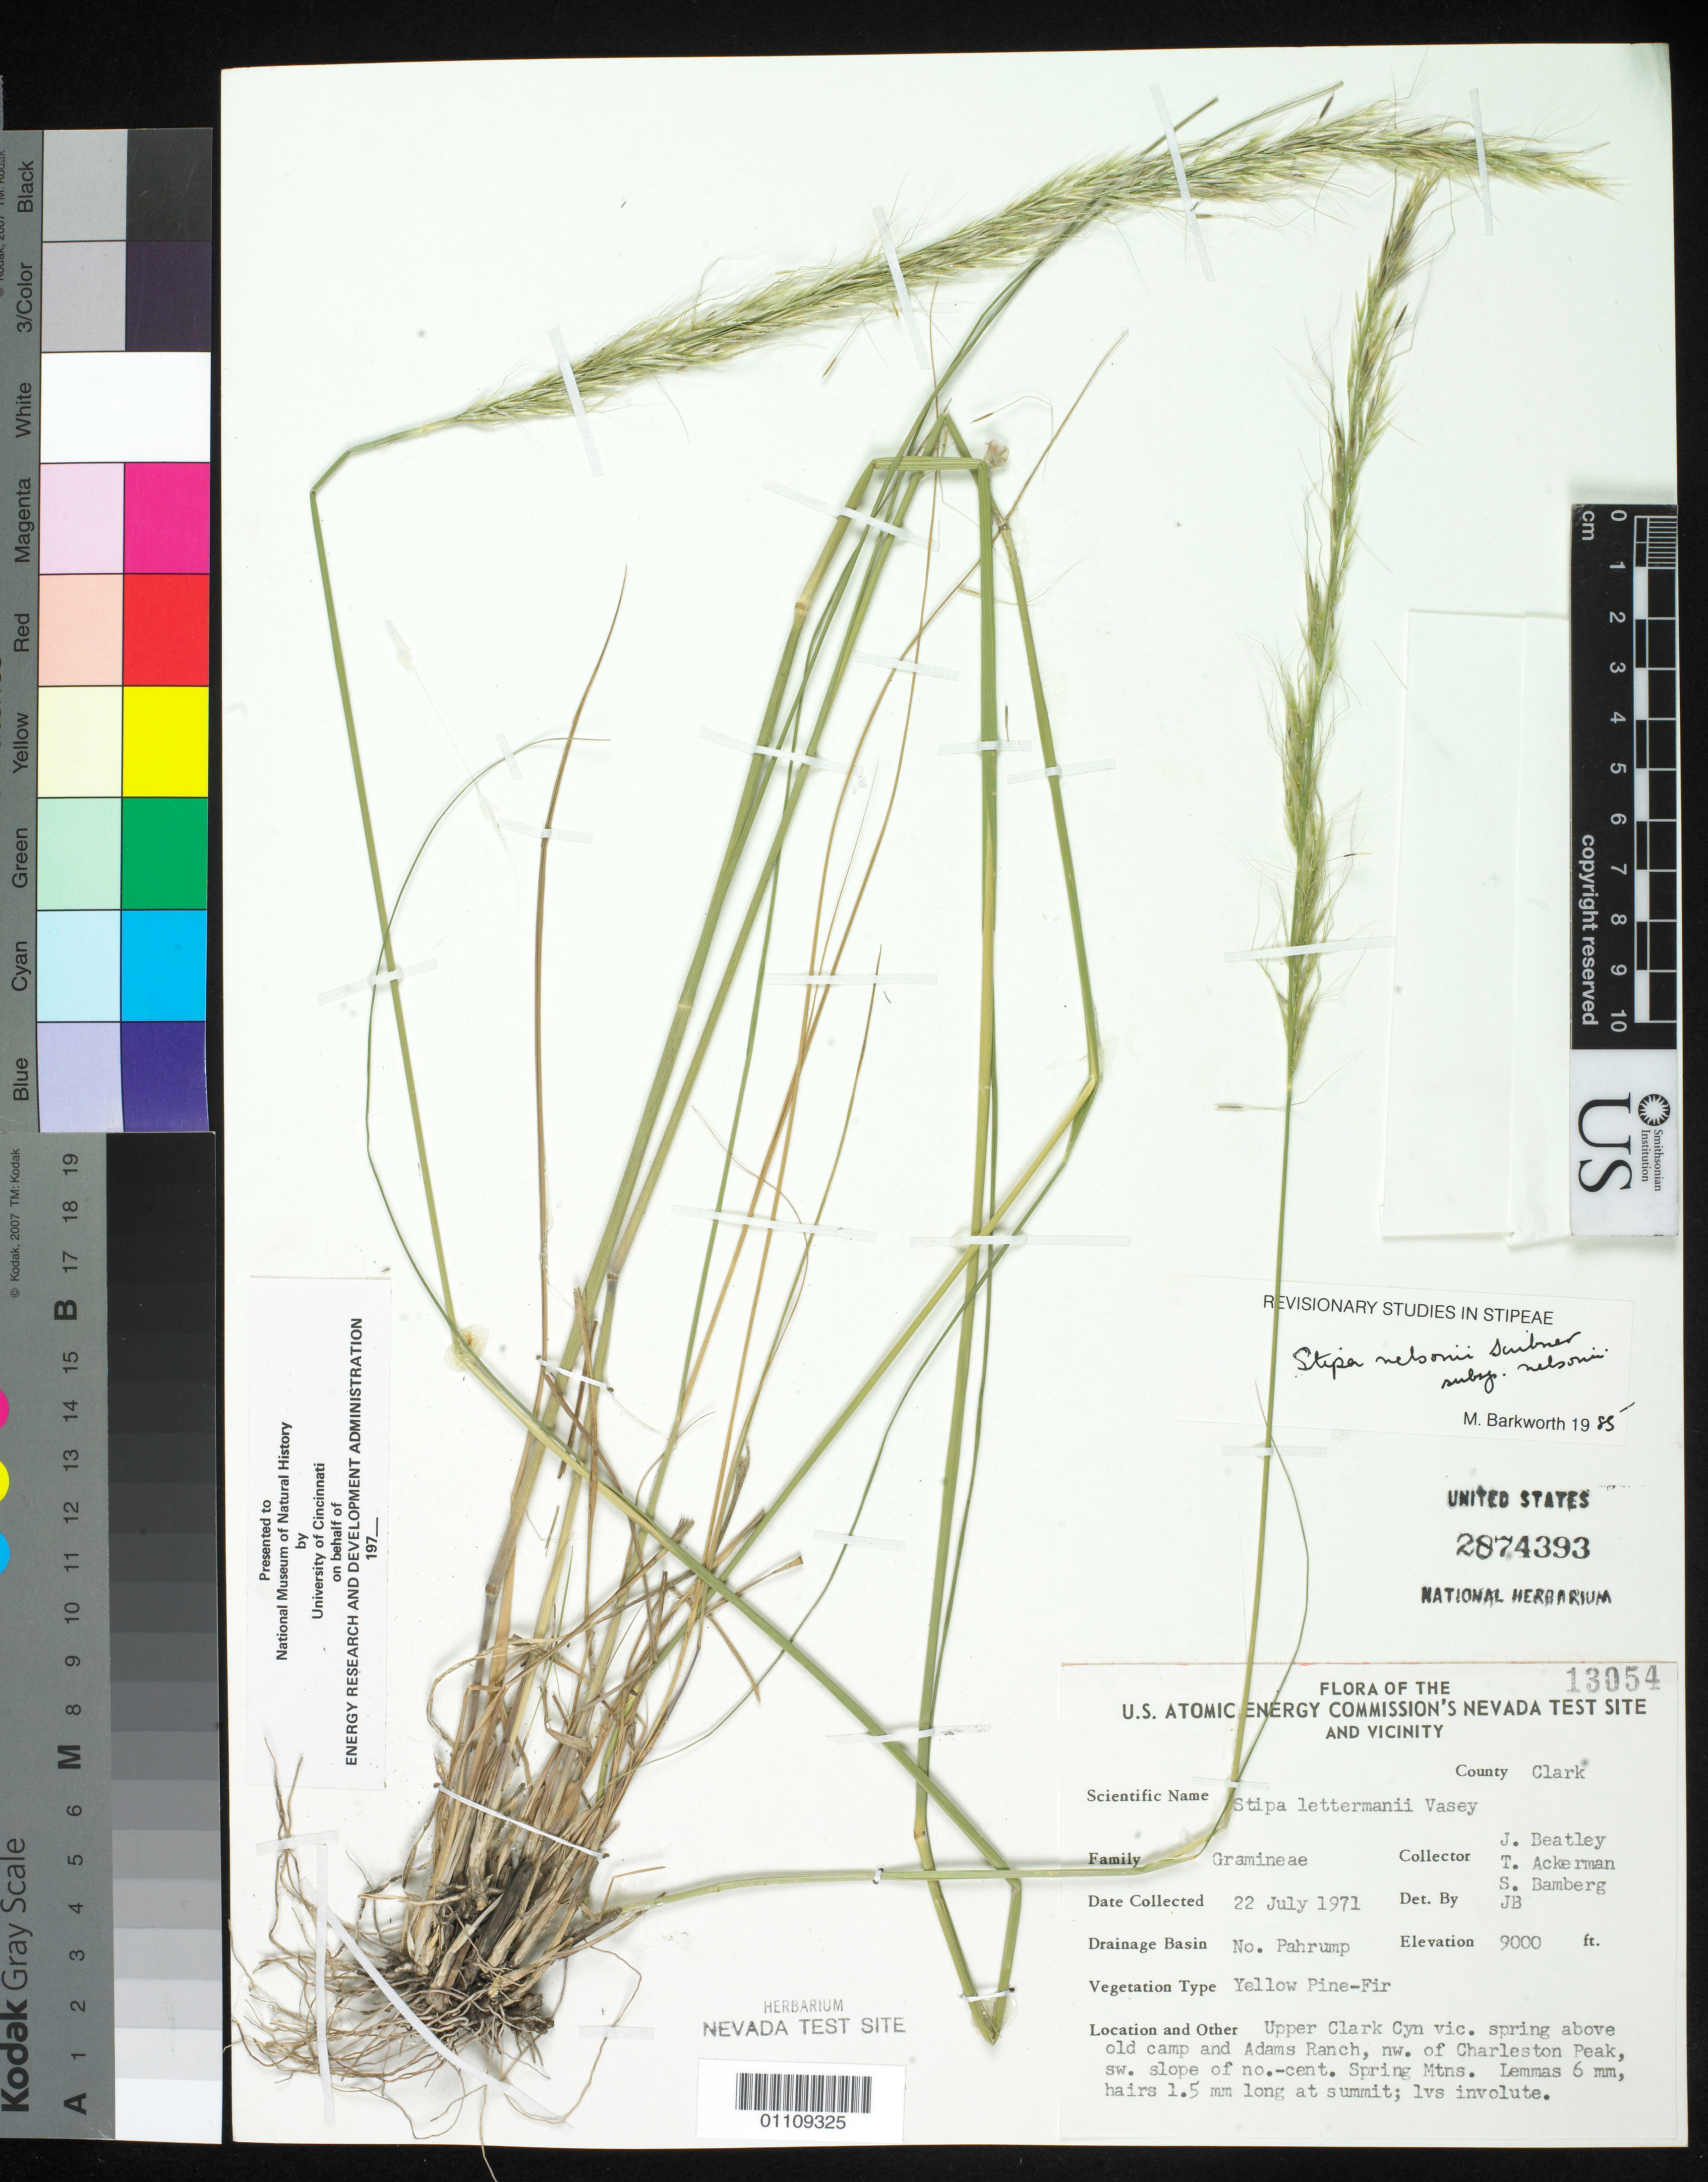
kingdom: Plantae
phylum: Tracheophyta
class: Liliopsida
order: Poales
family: Poaceae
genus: Eriocoma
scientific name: Eriocoma nelsonii subsp. nelsonii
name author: (Scribn.) Romasch.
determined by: Poaceae Reorganization Project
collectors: J. C. Beatley & T. Ackerman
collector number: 13054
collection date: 1971-07-22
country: United States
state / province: Nevada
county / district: Clark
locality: Upper Clark Cyn vic. spring above old camp and Adams Ranch, NW. of Charleston Peak.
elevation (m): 2743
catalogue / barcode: US 2874393